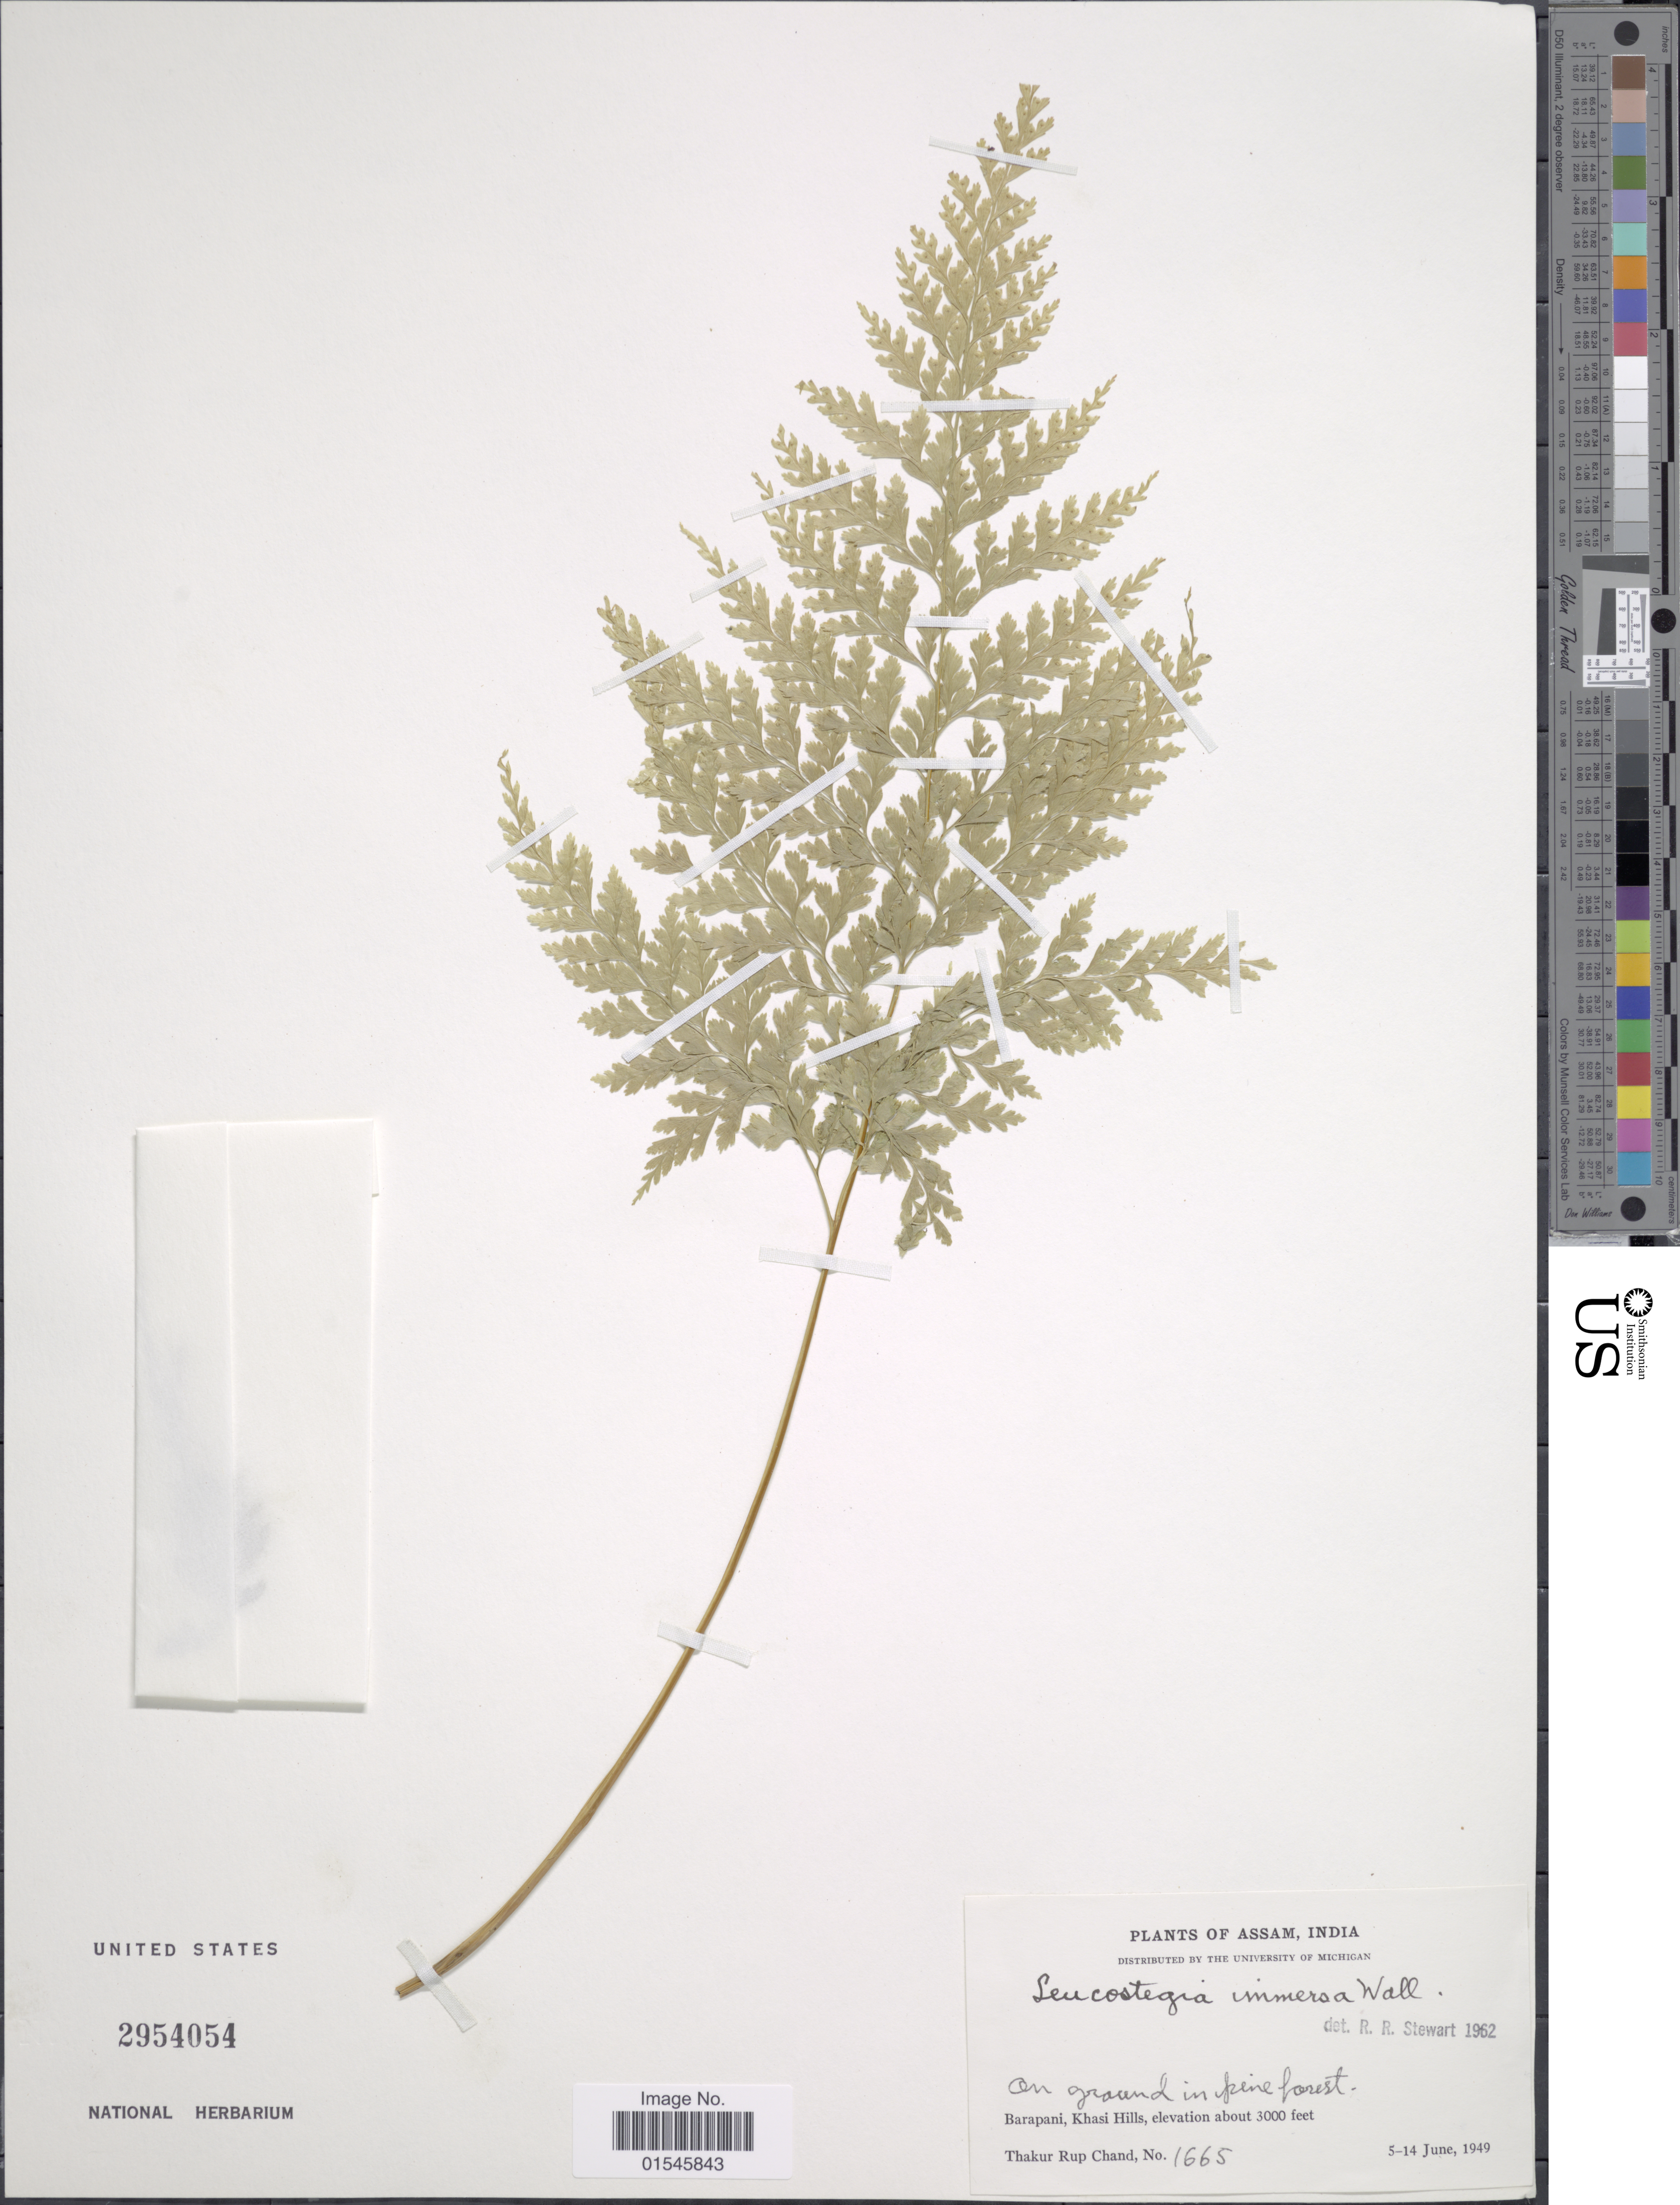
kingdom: Plantae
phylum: Tracheophyta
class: Polypodiopsida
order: Polypodiales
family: Hypodematiaceae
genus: Leucostegia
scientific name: Leucostegia truncata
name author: (D. Don) Fraser-Jenk.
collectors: T. R. Chand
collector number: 1665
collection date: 1949-06-05/1949-06-14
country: India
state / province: Meghalaya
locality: Barapani, Khasi hills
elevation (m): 914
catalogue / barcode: US 2954054